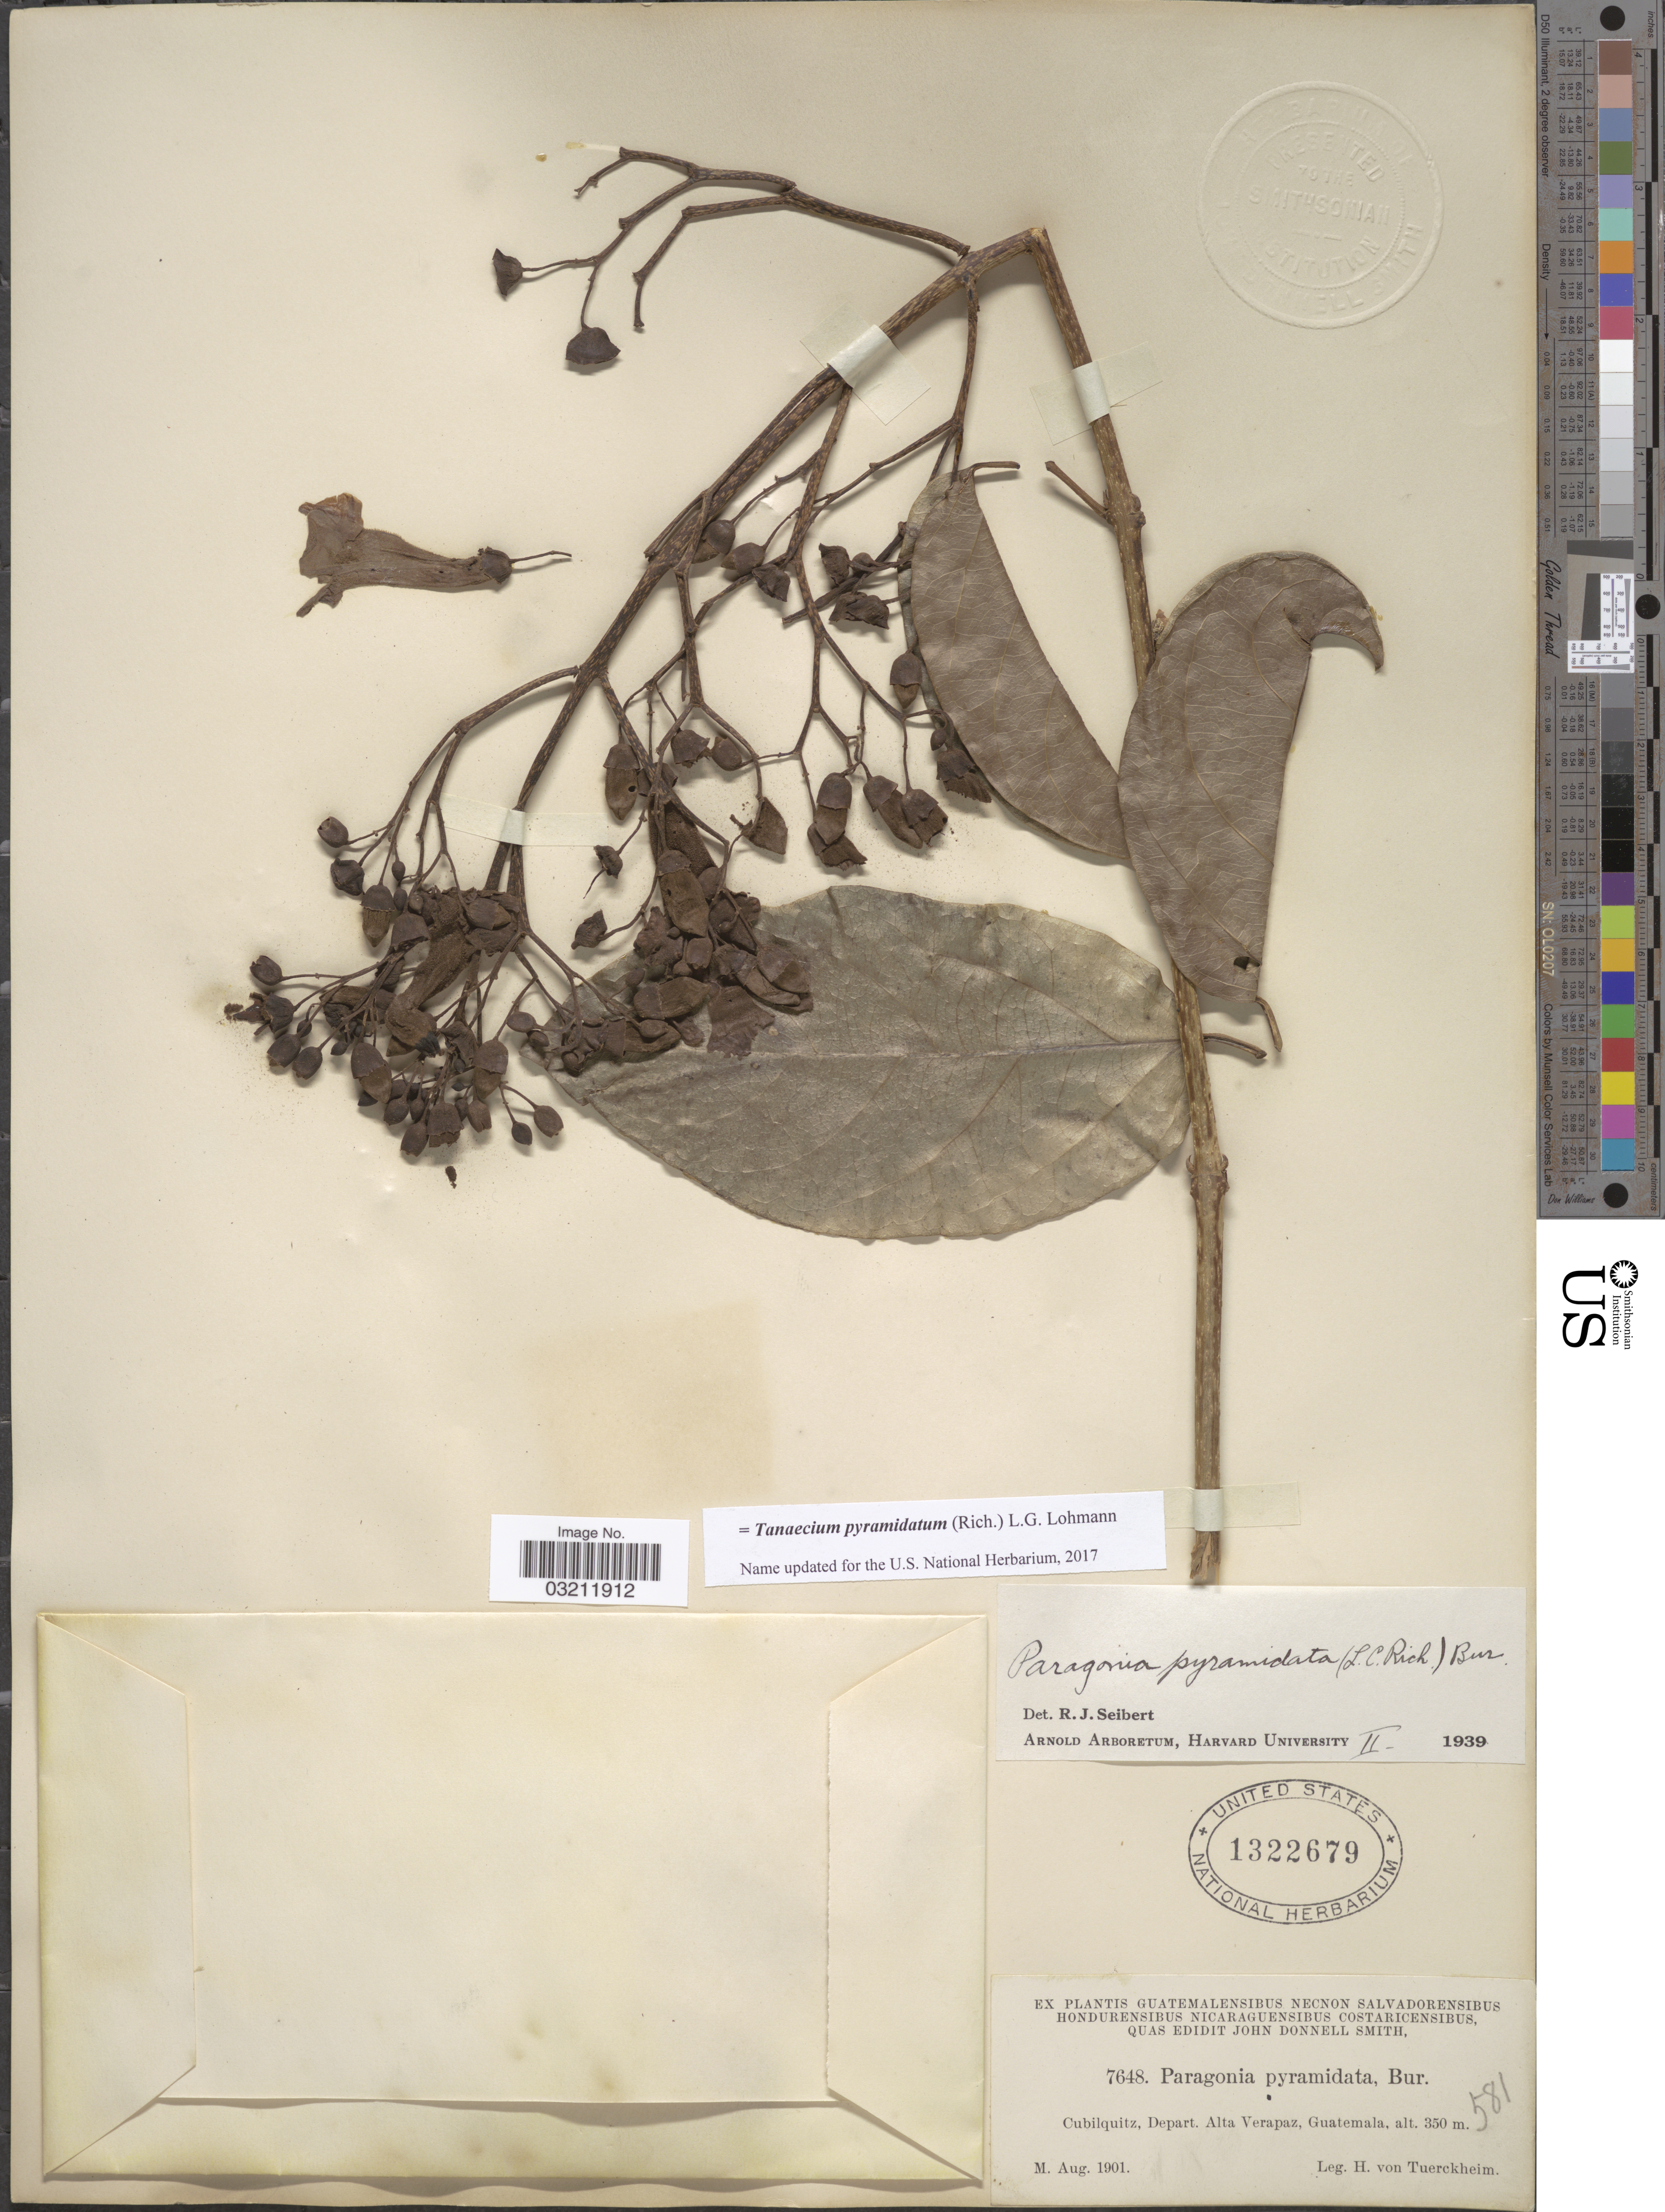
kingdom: Plantae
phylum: Tracheophyta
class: Magnoliopsida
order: Lamiales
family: Bignoniaceae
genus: Tanaecium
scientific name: Tanaecium pyramidatum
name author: (Rich.) L.G. Lohmann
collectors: H. von Tuerckheim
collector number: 7648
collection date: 1901-08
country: Guatemala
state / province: Alta Verapaz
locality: Cubilquitz, Depart. Alta Verapaz.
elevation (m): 350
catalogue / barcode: US 1322679